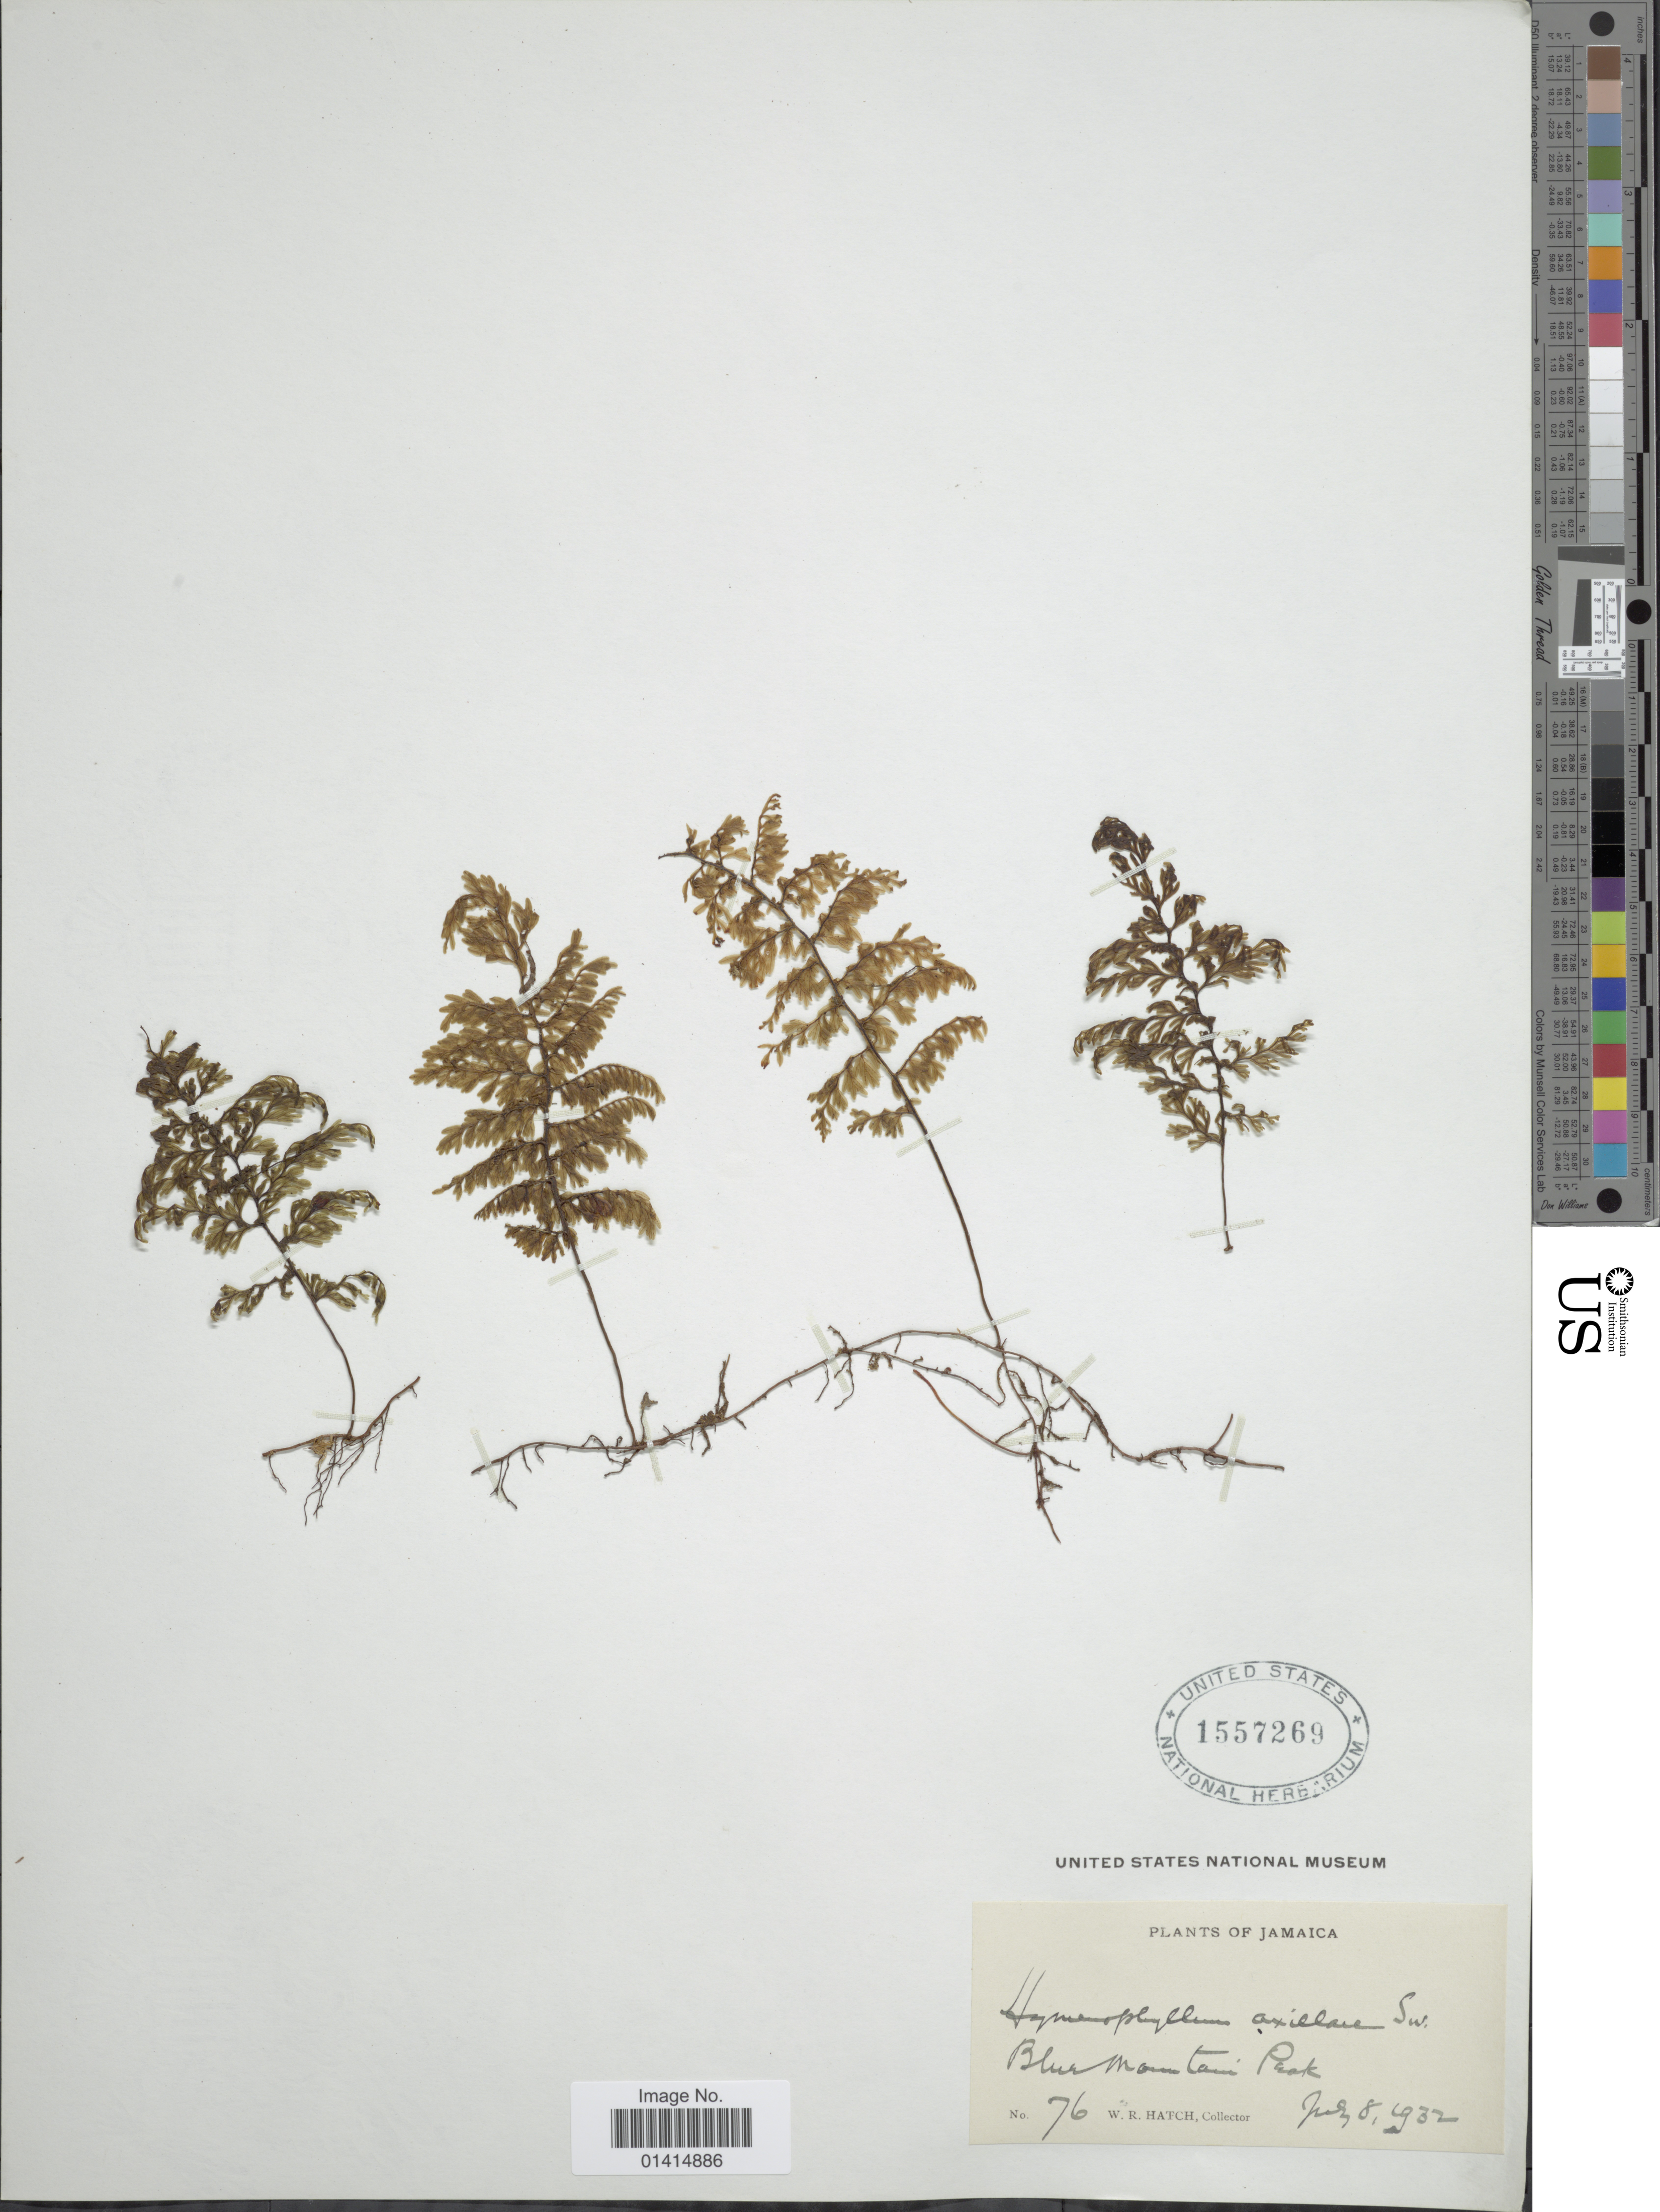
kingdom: Plantae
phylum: Tracheophyta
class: Polypodiopsida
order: Hymenophyllales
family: Hymenophyllaceae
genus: Hymenophyllum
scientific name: Hymenophyllum axillare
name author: Sw.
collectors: W. Hatch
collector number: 76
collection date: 1932-07-08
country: Jamaica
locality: Blue Mountain Peak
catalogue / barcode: US 1557269